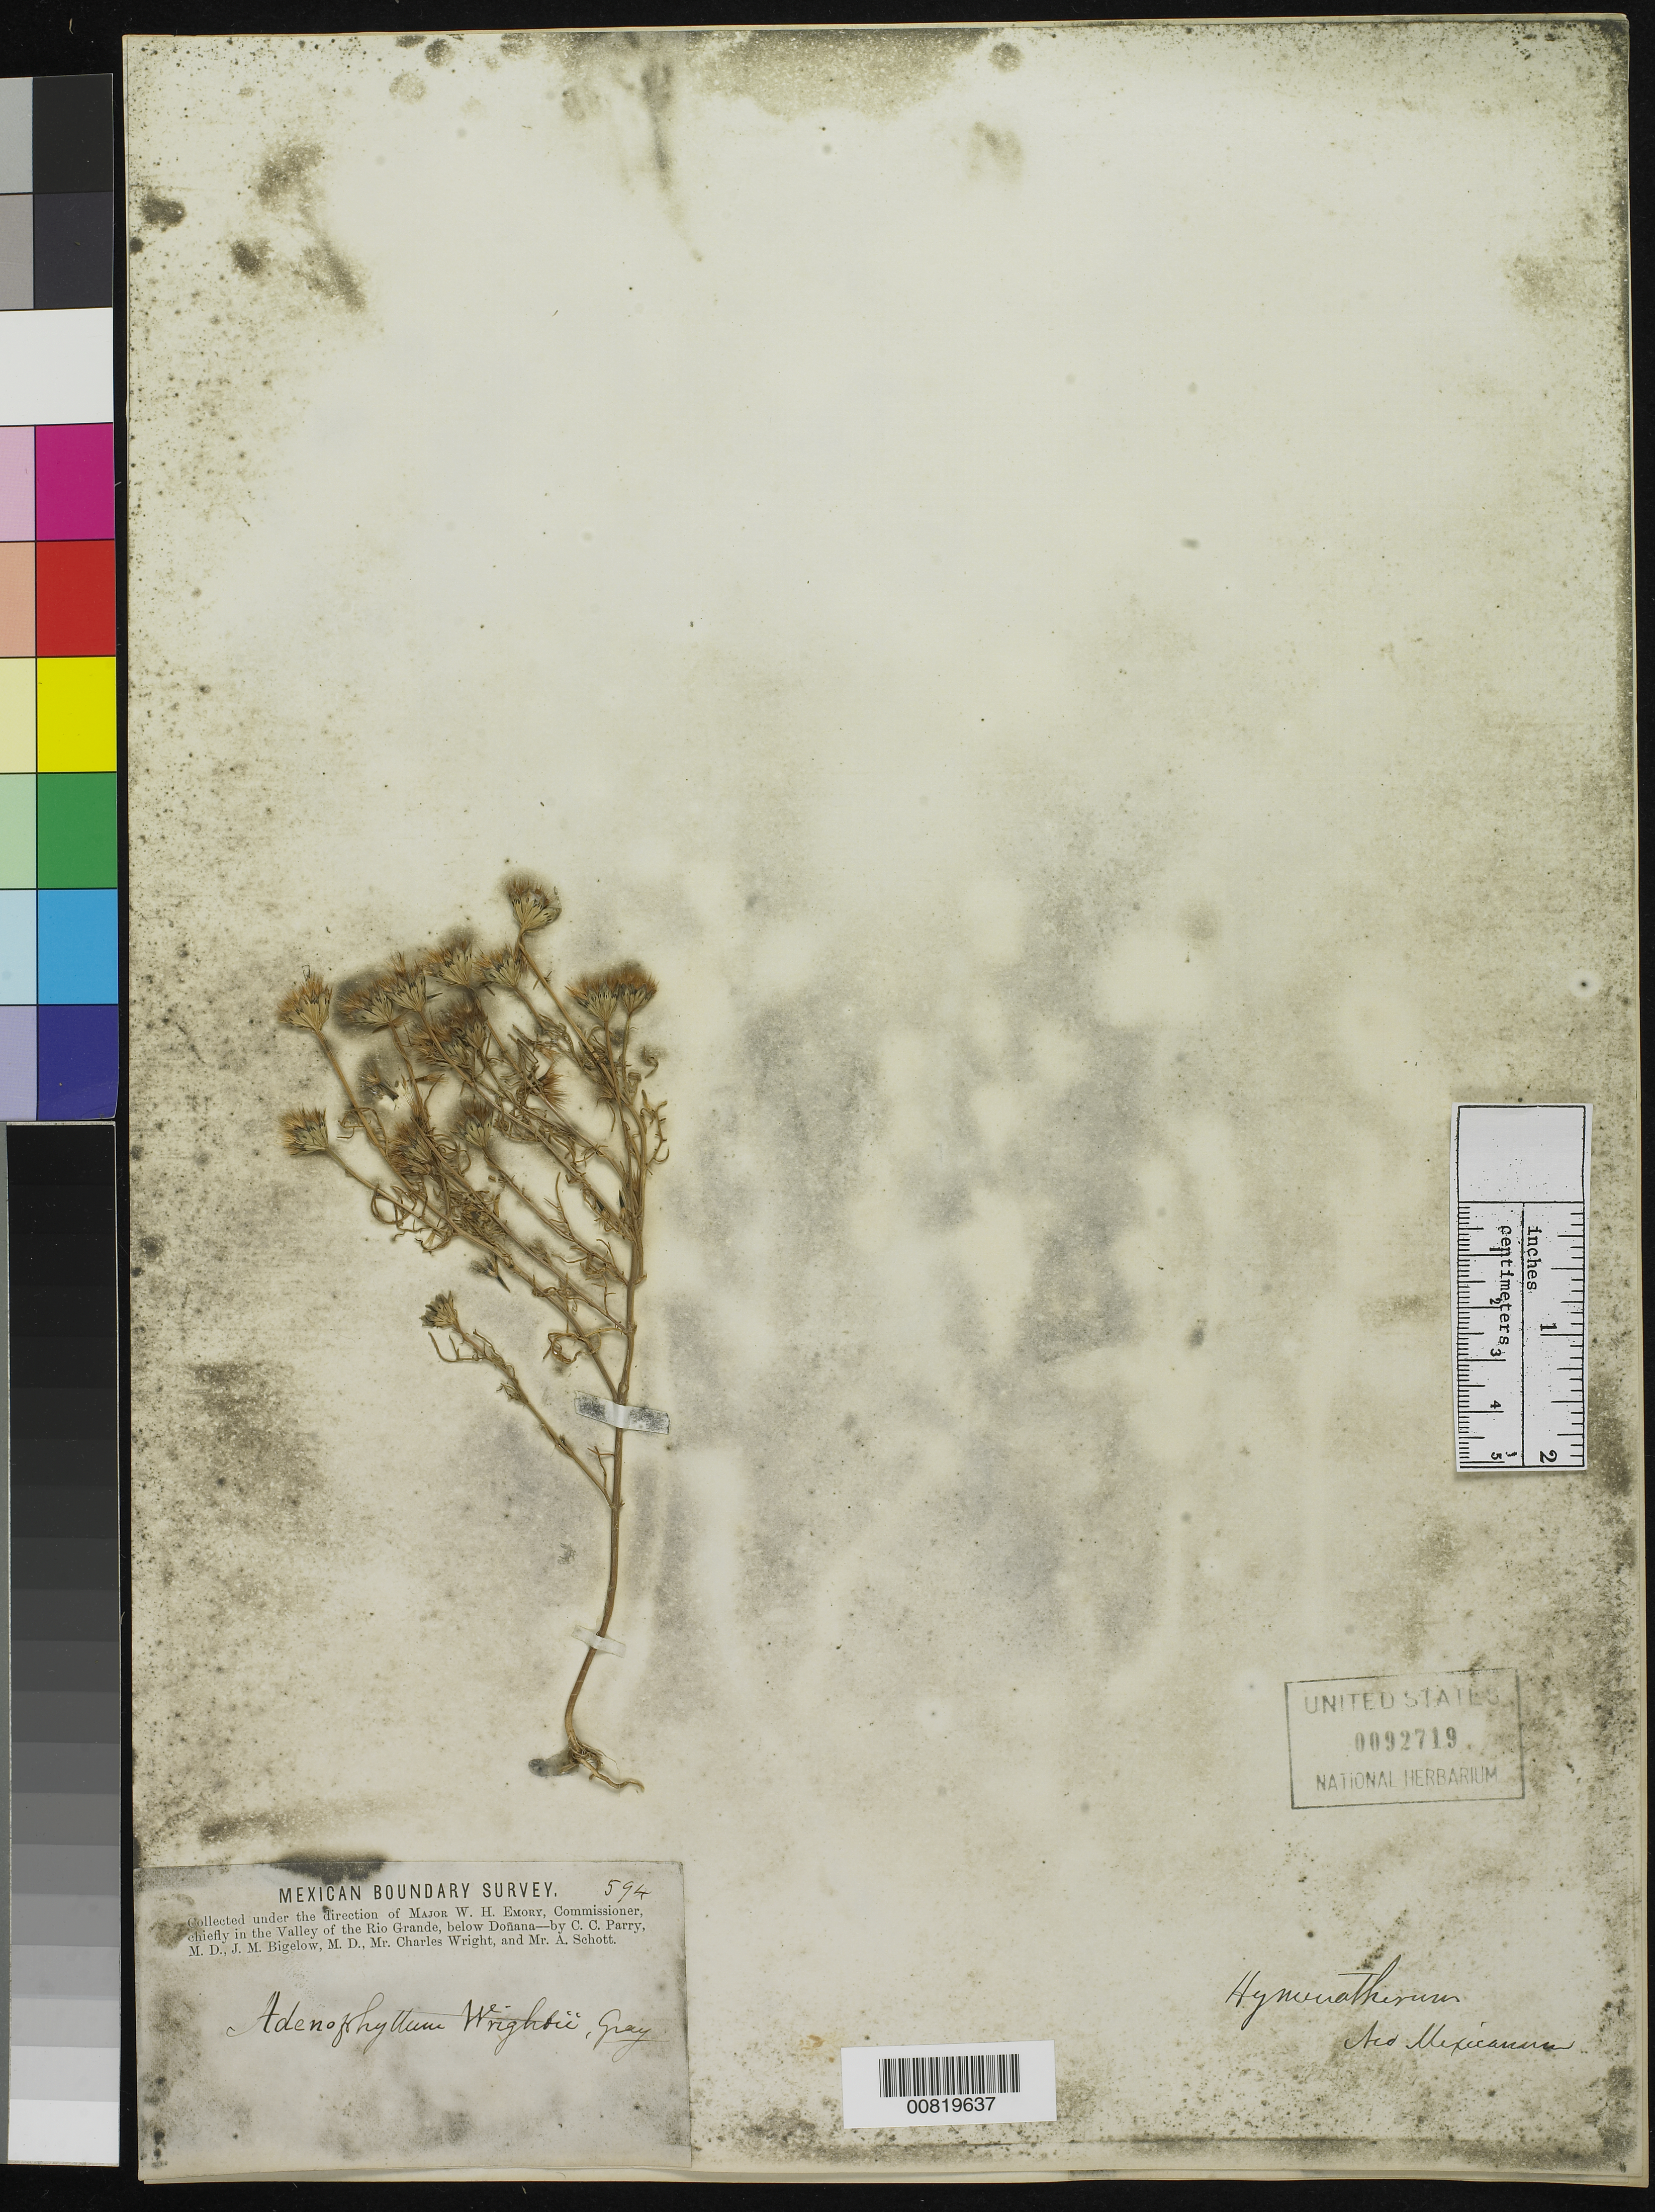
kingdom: Plantae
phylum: Tracheophyta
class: Magnoliopsida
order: Asterales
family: Asteraceae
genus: Adenophyllum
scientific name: Adenophyllum wrightii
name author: A. Gray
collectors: C. C. Parry, J. M. Bigelow, C. Wright & A. C. V. Schott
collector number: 594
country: United States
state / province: New Mexico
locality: Valley of the Rio Grande, below Doñana, New Mexico.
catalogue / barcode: US 92719